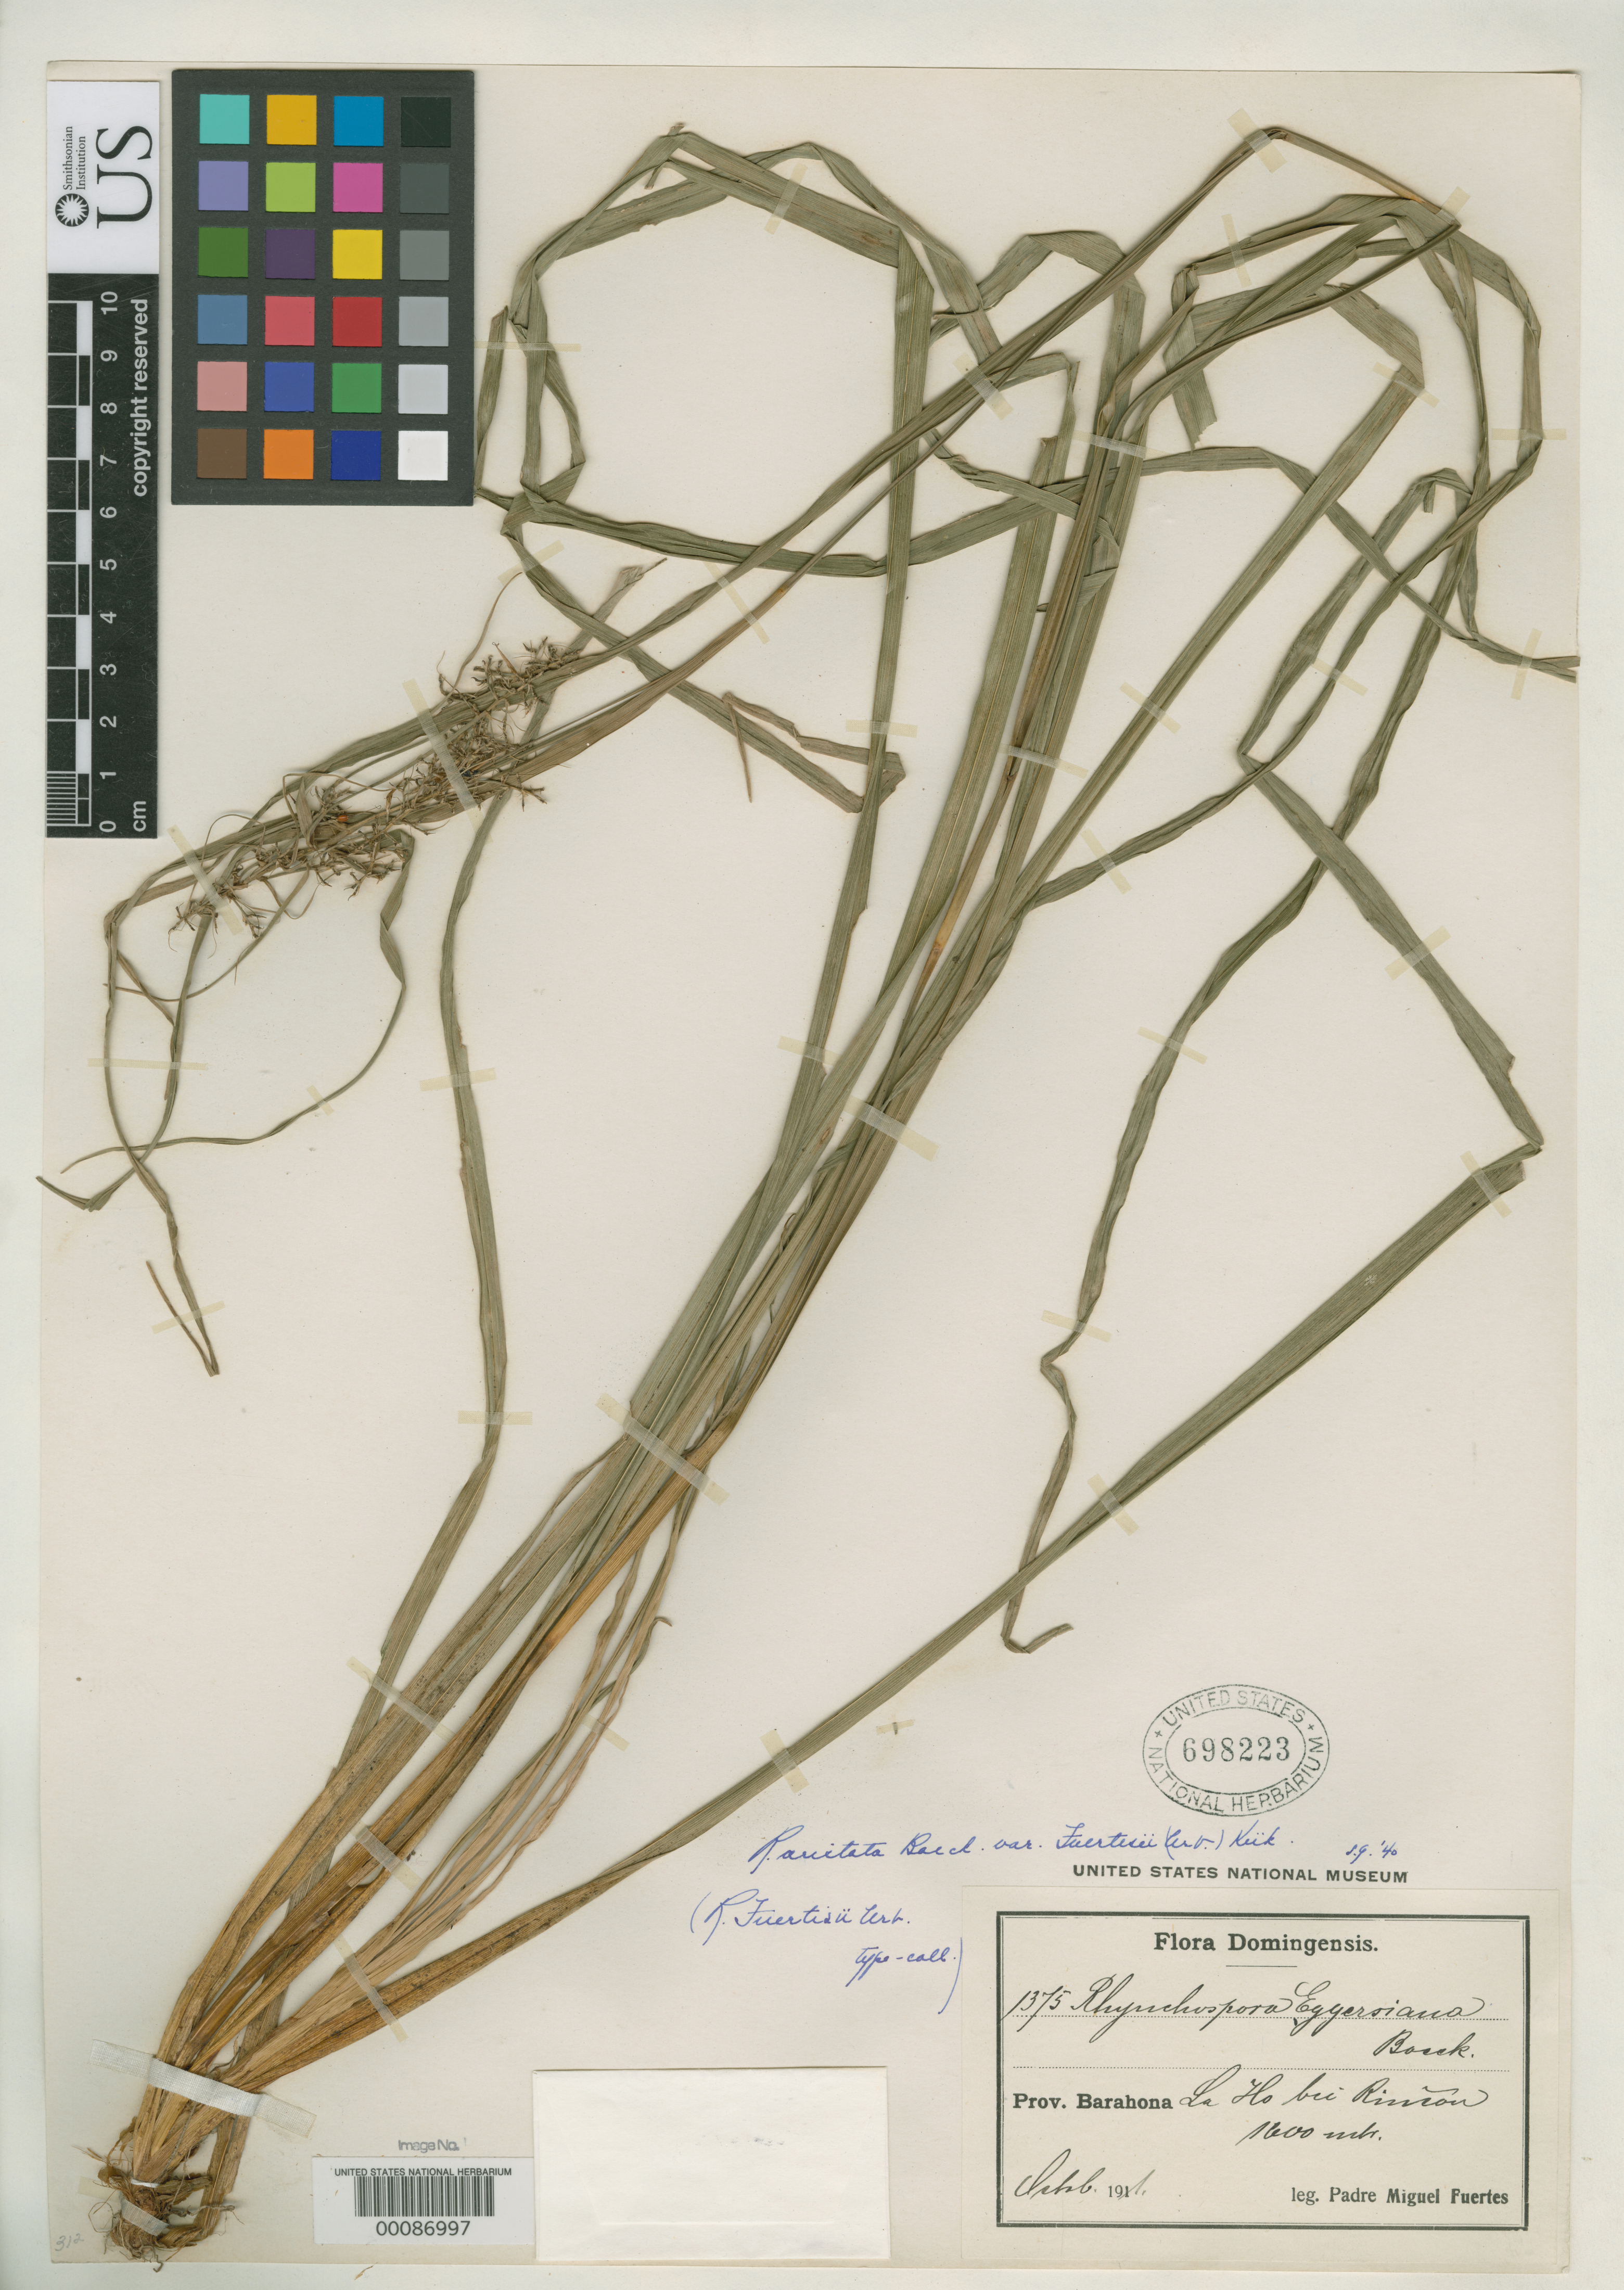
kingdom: Plantae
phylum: Tracheophyta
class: Liliopsida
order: Poales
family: Cyperaceae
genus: Rhynchospora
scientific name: Rhynchospora fuertesii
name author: Urb.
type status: Isotype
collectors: M. D. Fuertes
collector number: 1375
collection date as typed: Sep 1911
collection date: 1911-09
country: Dominican Republic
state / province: Barahona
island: Hispaniola Island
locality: Near Rincon.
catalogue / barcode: US 698223